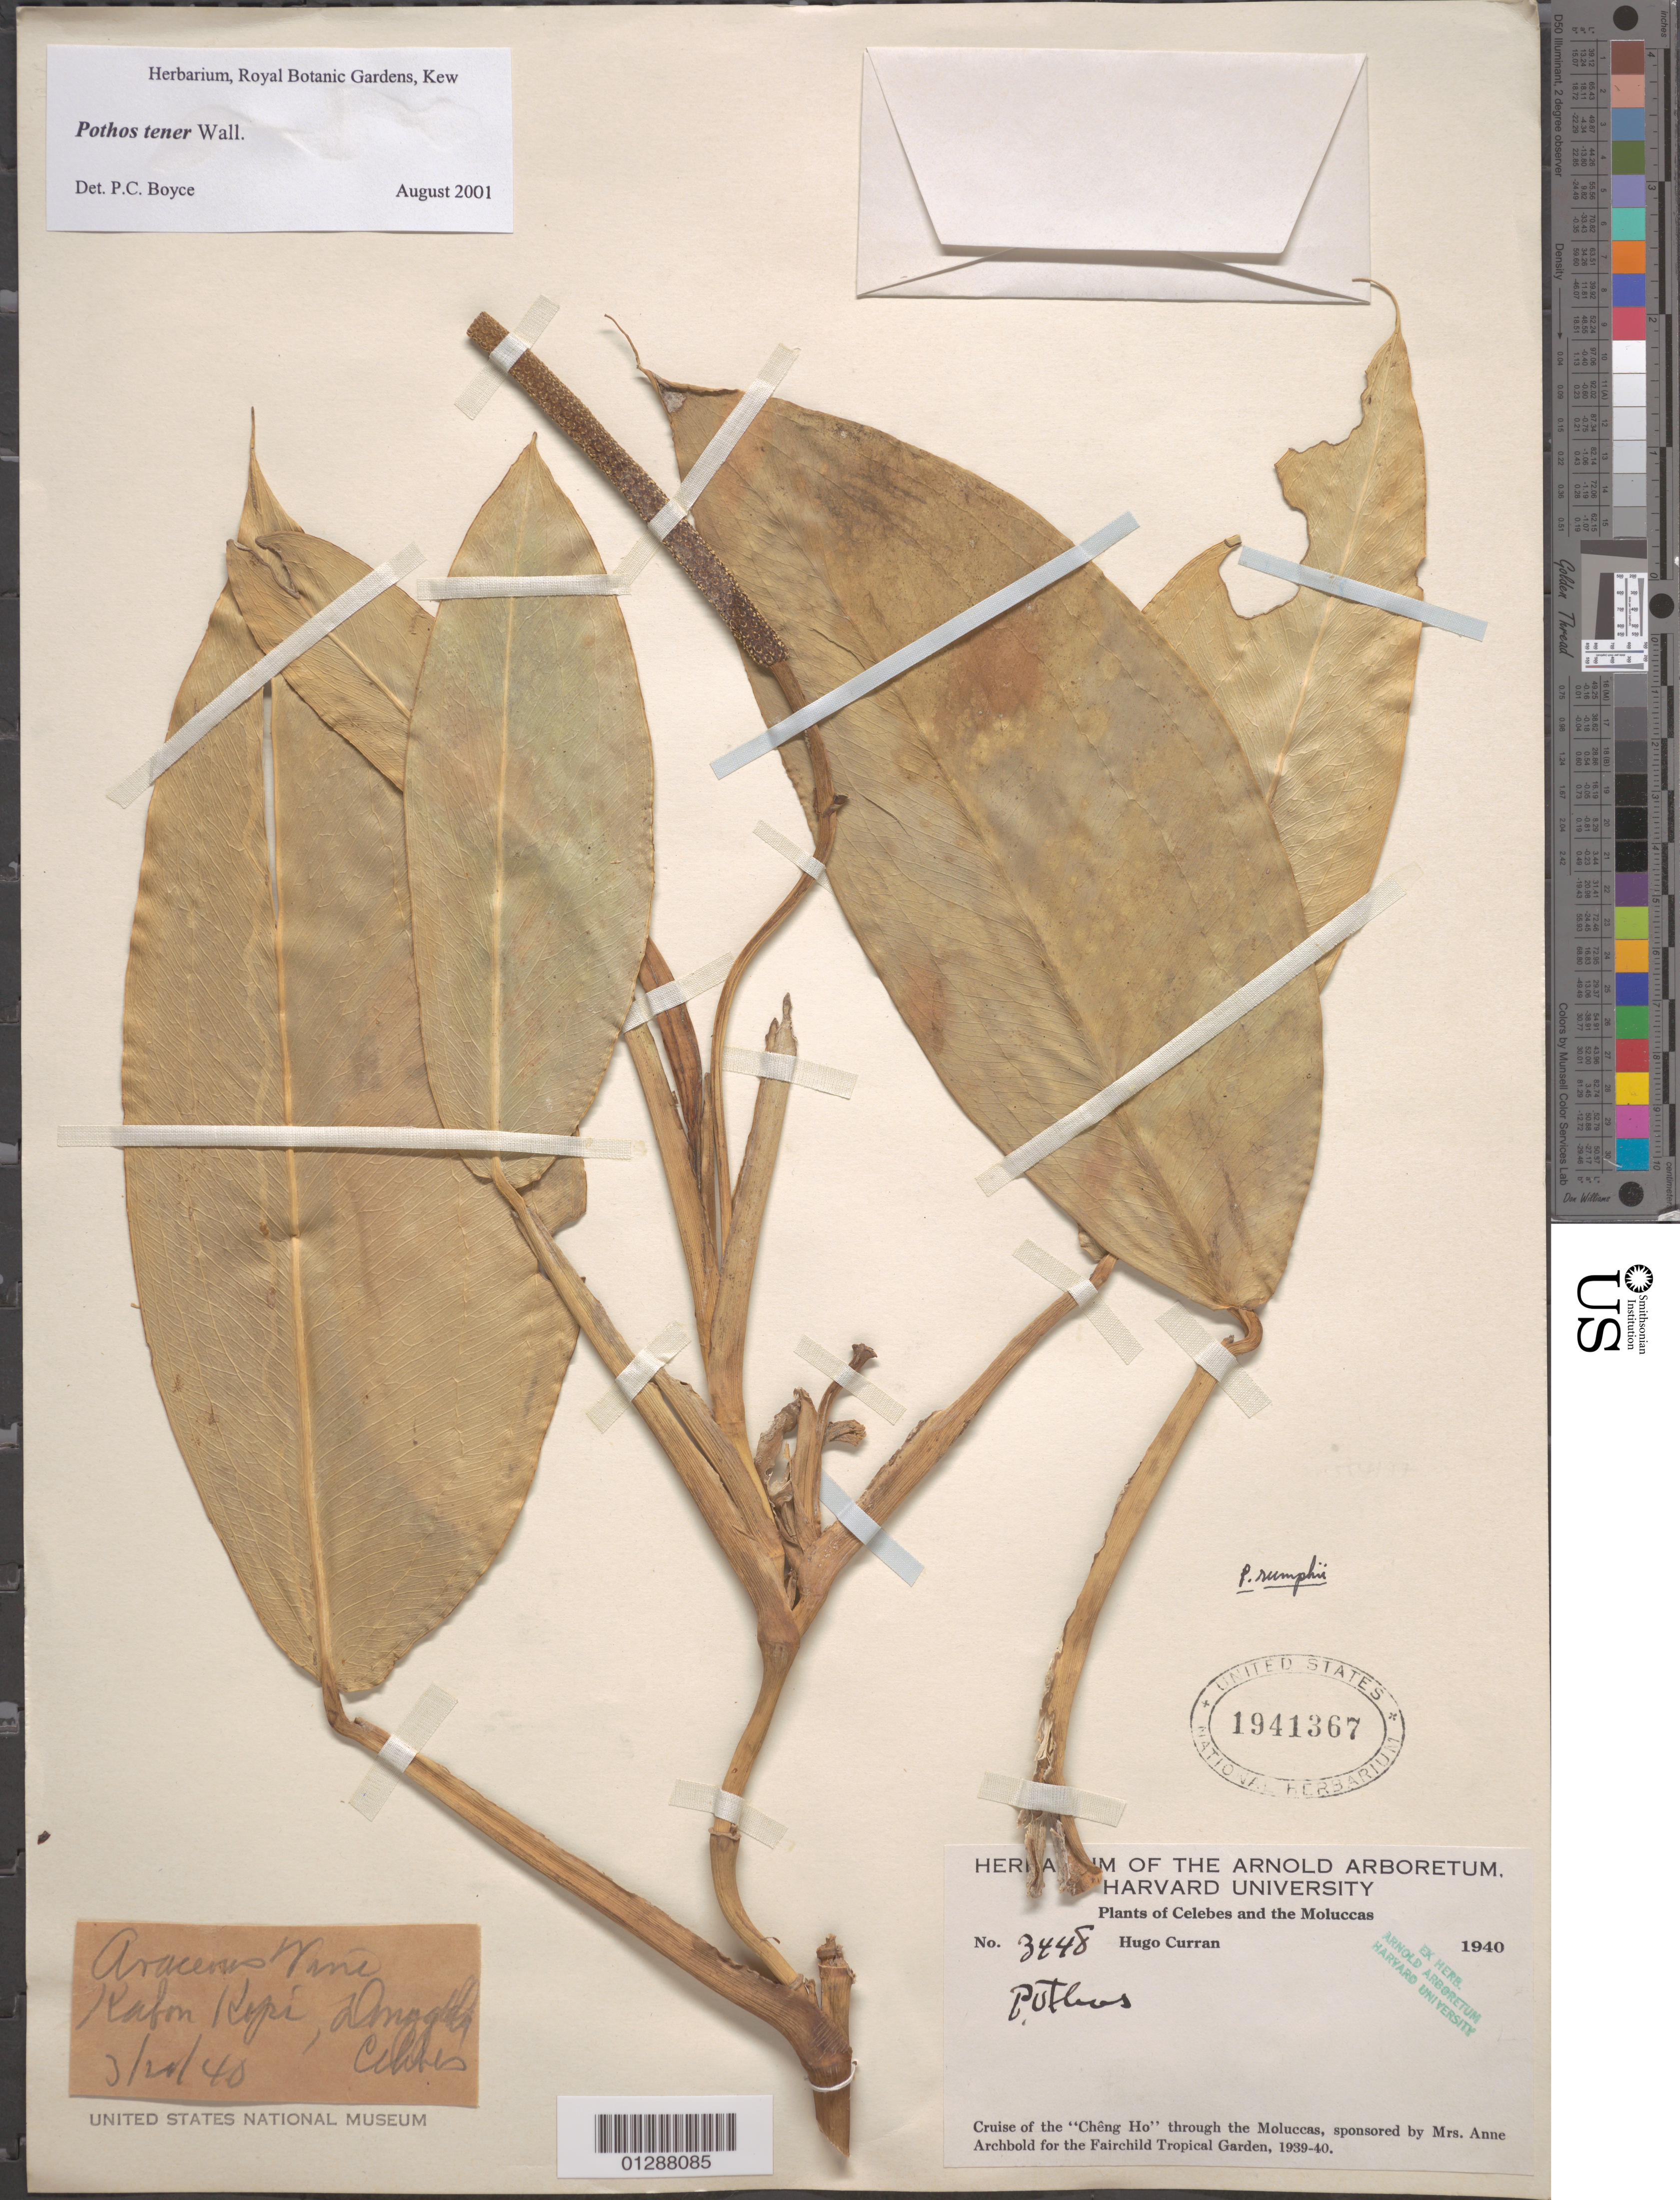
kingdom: Plantae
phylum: Tracheophyta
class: Liliopsida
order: Alismatales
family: Araceae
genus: Pothos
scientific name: Pothos tener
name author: Wall.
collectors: H. Curran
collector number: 3448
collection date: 1940-03-20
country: Indonesia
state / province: Maluku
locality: Celebes and the Moluccas. Kabon [interpreted] Kopi [interpreted], Dmughta [interpreted] Celebes.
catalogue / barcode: US 1941367